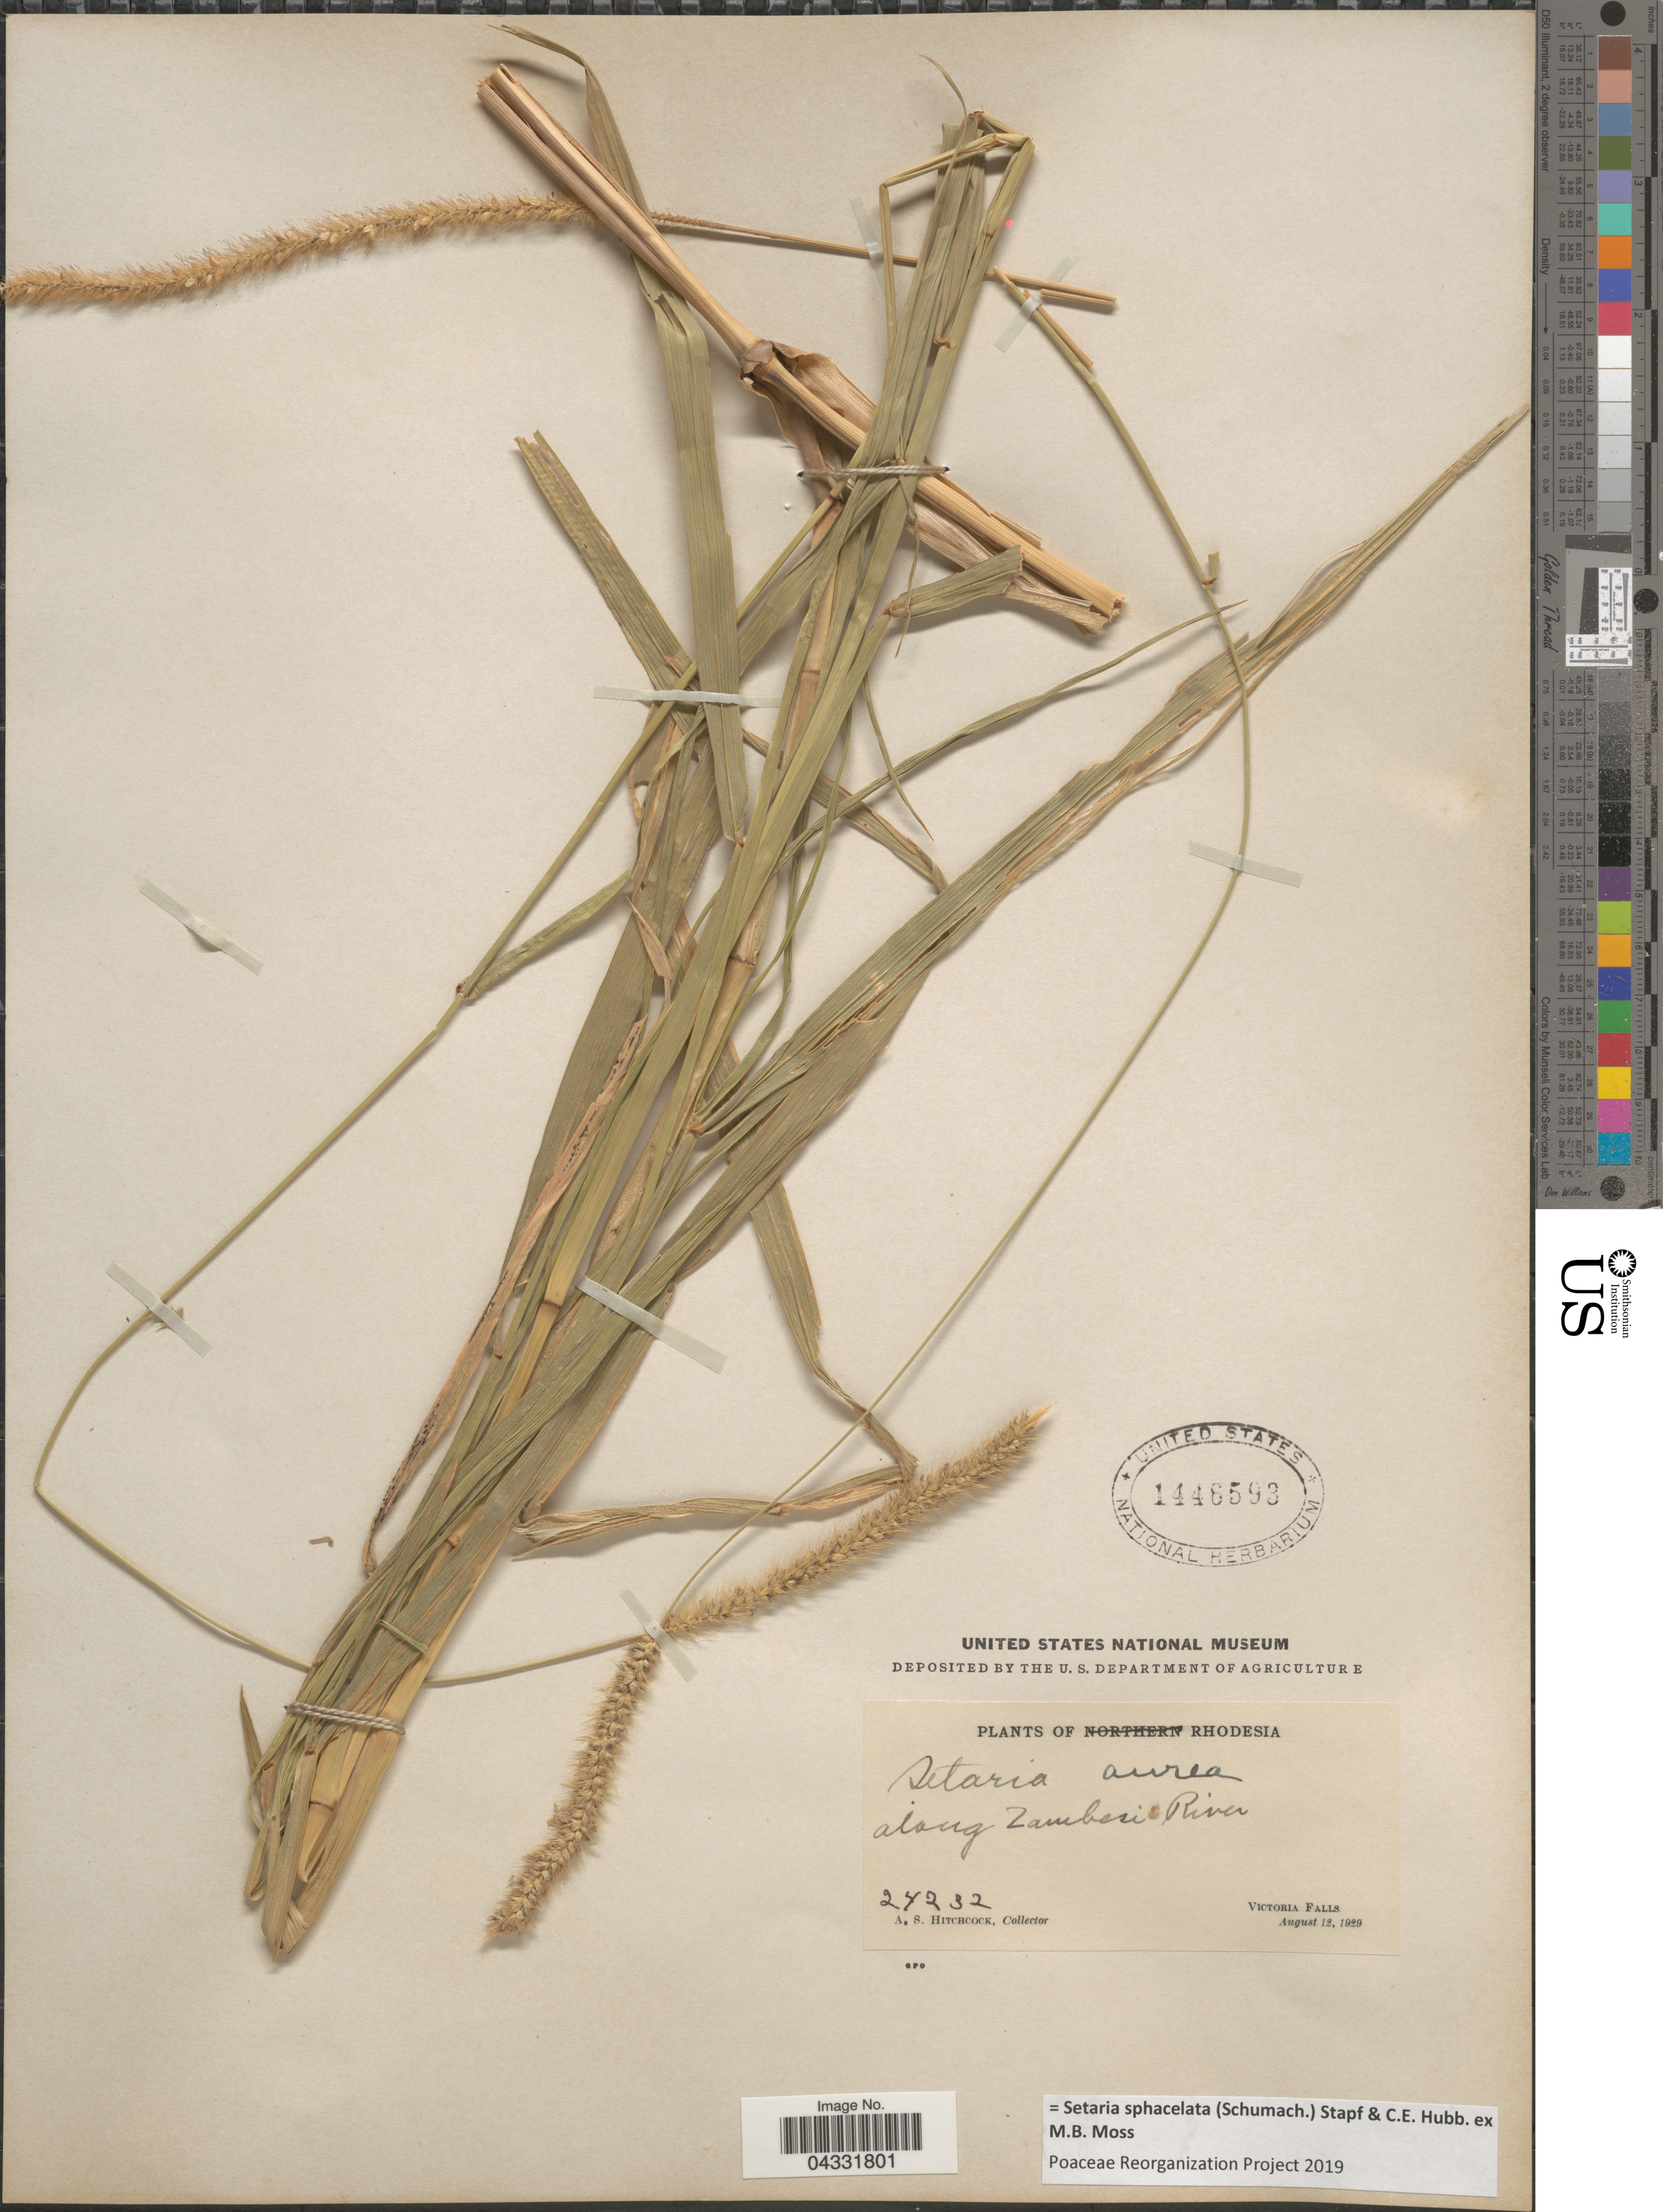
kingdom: Plantae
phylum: Tracheophyta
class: Liliopsida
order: Poales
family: Poaceae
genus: Setaria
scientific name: Setaria sphacelata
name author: (Schumach.) Stapf & Hubb. ex Moss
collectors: A. S. Hitchcock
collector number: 24232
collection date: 1929-08-12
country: Zimbabwe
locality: Rhodesia. Along Zambesi River. Victoria Falls.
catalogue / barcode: US 1446593